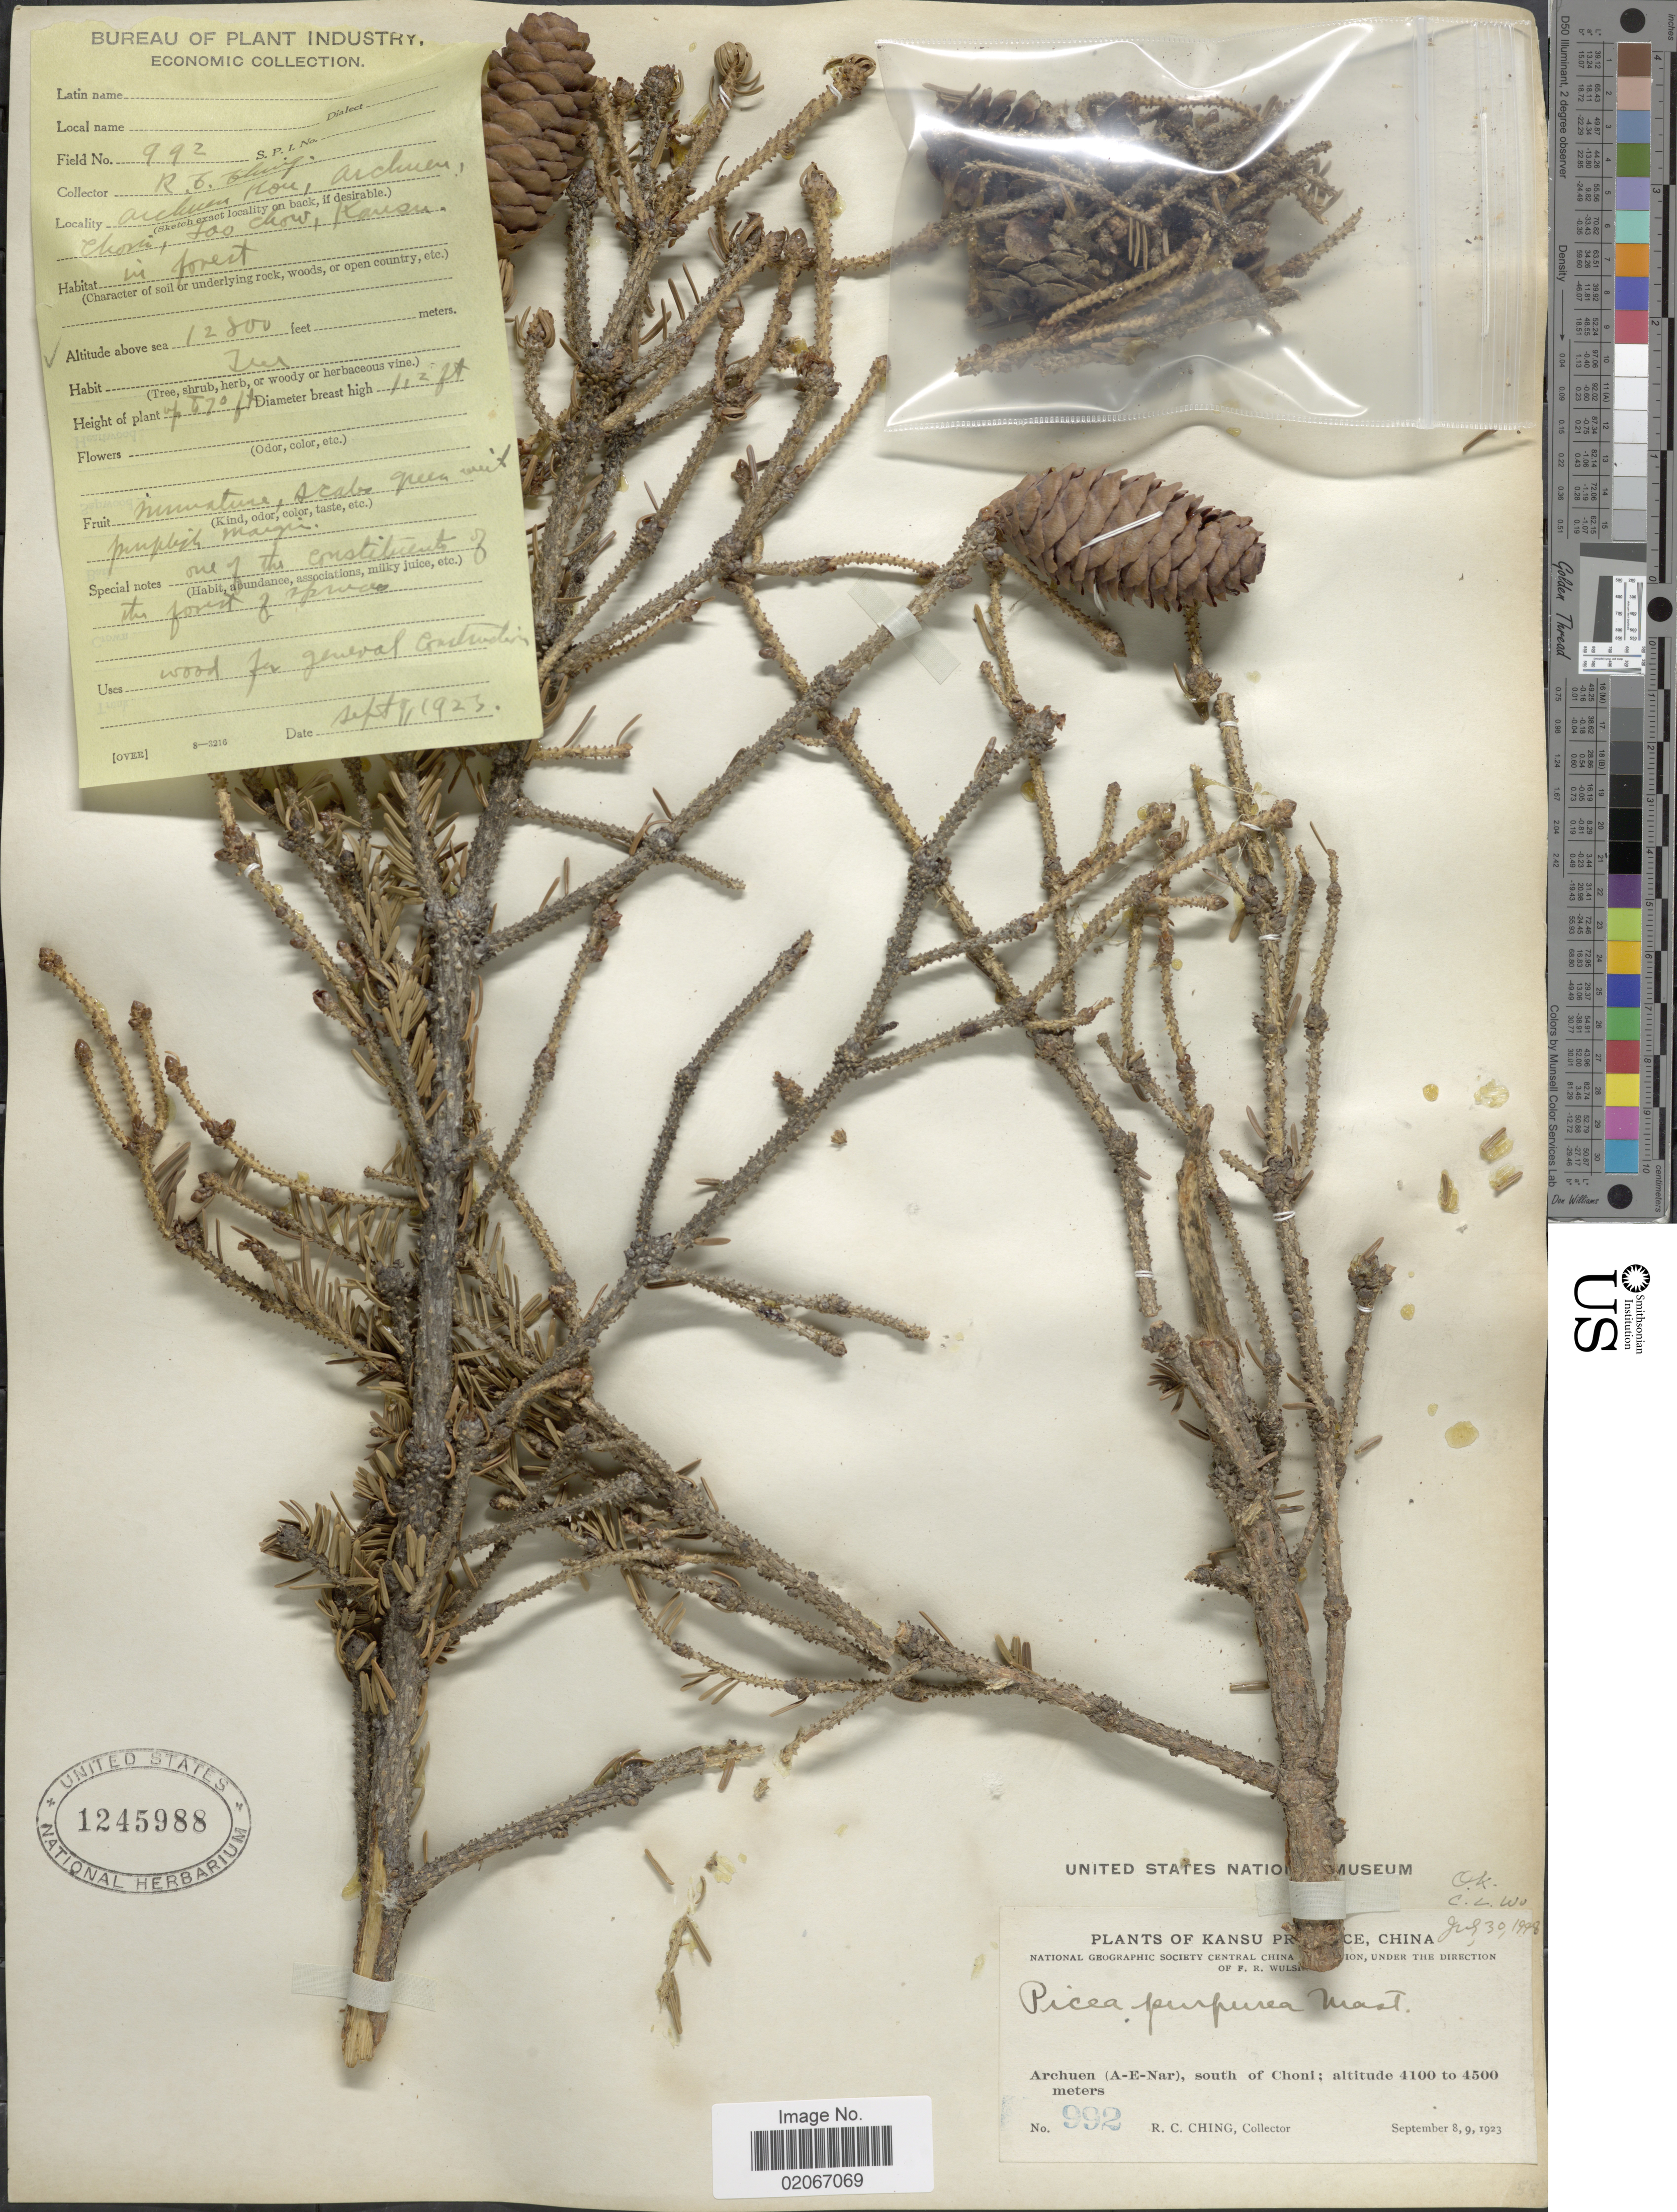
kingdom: Plantae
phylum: Tracheophyta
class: Pinopsida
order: Pinales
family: Pinaceae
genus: Picea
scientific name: Picea purpurea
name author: Mast.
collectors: R. C. Ching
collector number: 992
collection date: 1923-09-09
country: China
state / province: Gansu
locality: Archuen (A- E- Nar), south of Choni. Tao Chow, Kansu province.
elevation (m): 4100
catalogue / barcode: US 1245988